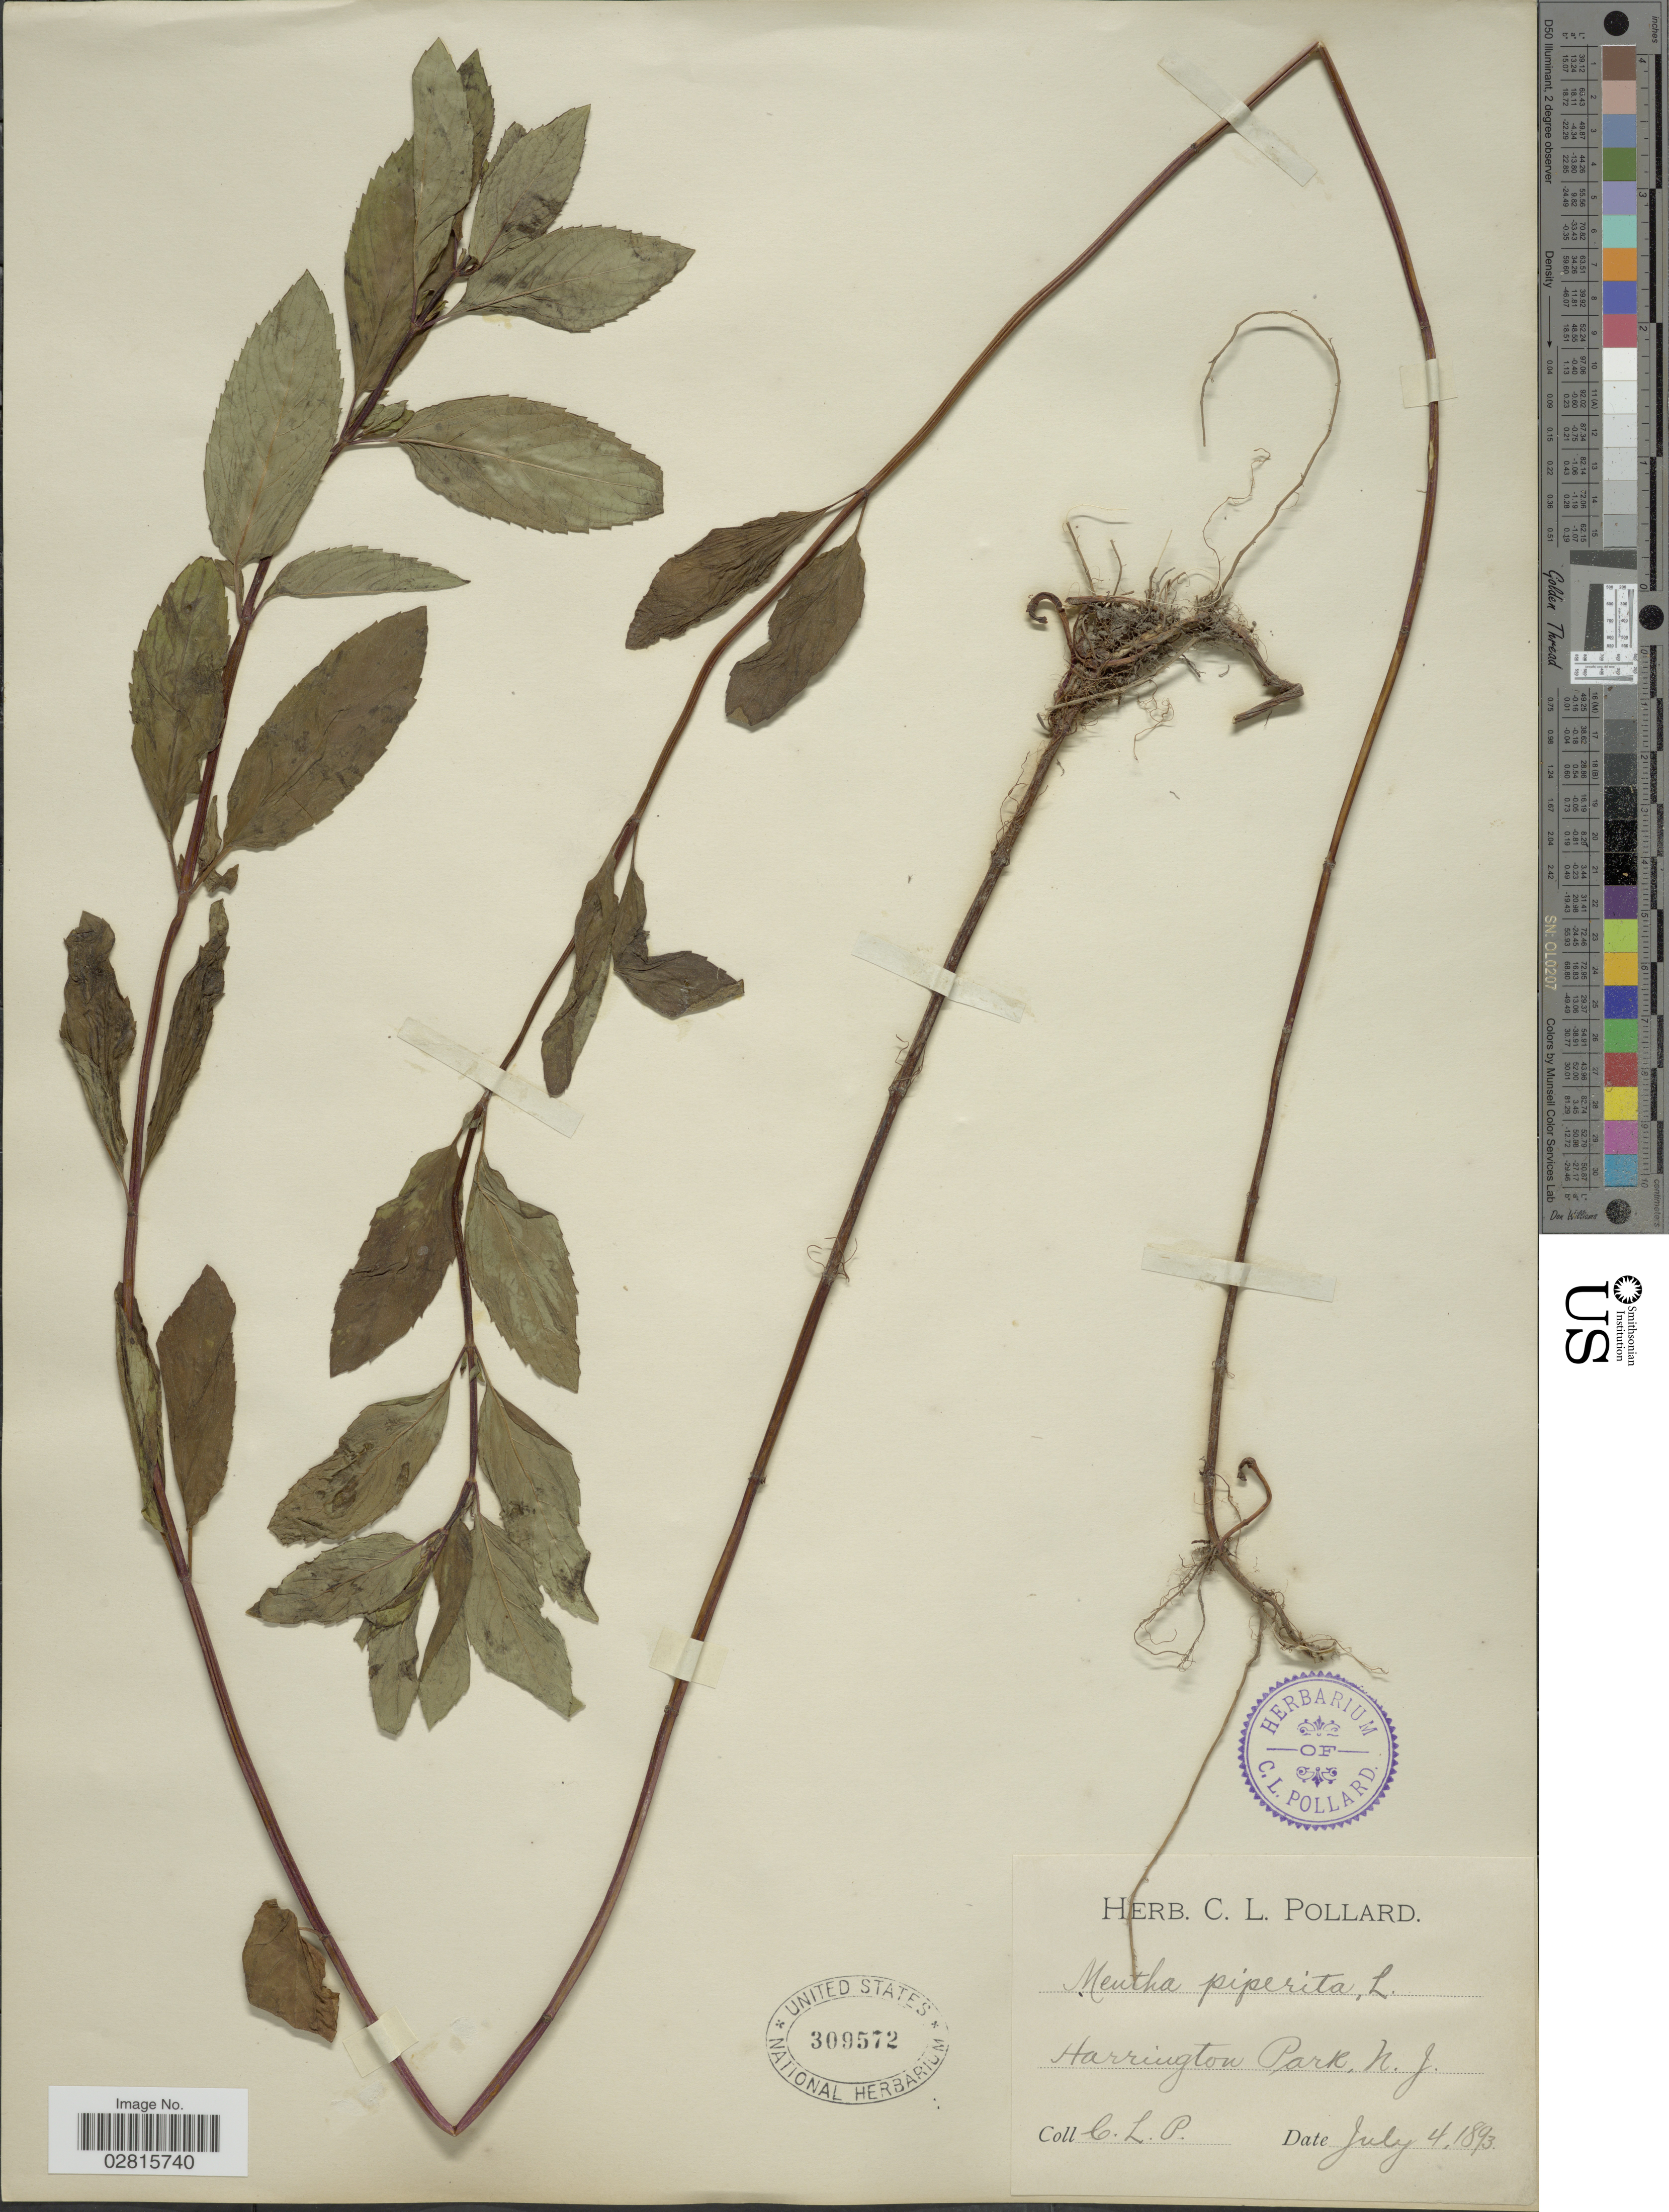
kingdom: Plantae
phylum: Tracheophyta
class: Magnoliopsida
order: Lamiales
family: Lamiaceae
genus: Mentha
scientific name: Mentha x piperita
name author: L.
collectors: C. L. Pollard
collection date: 1893-07-04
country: United States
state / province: New Jersey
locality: Harrington Park, N.J.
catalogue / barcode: US 309572